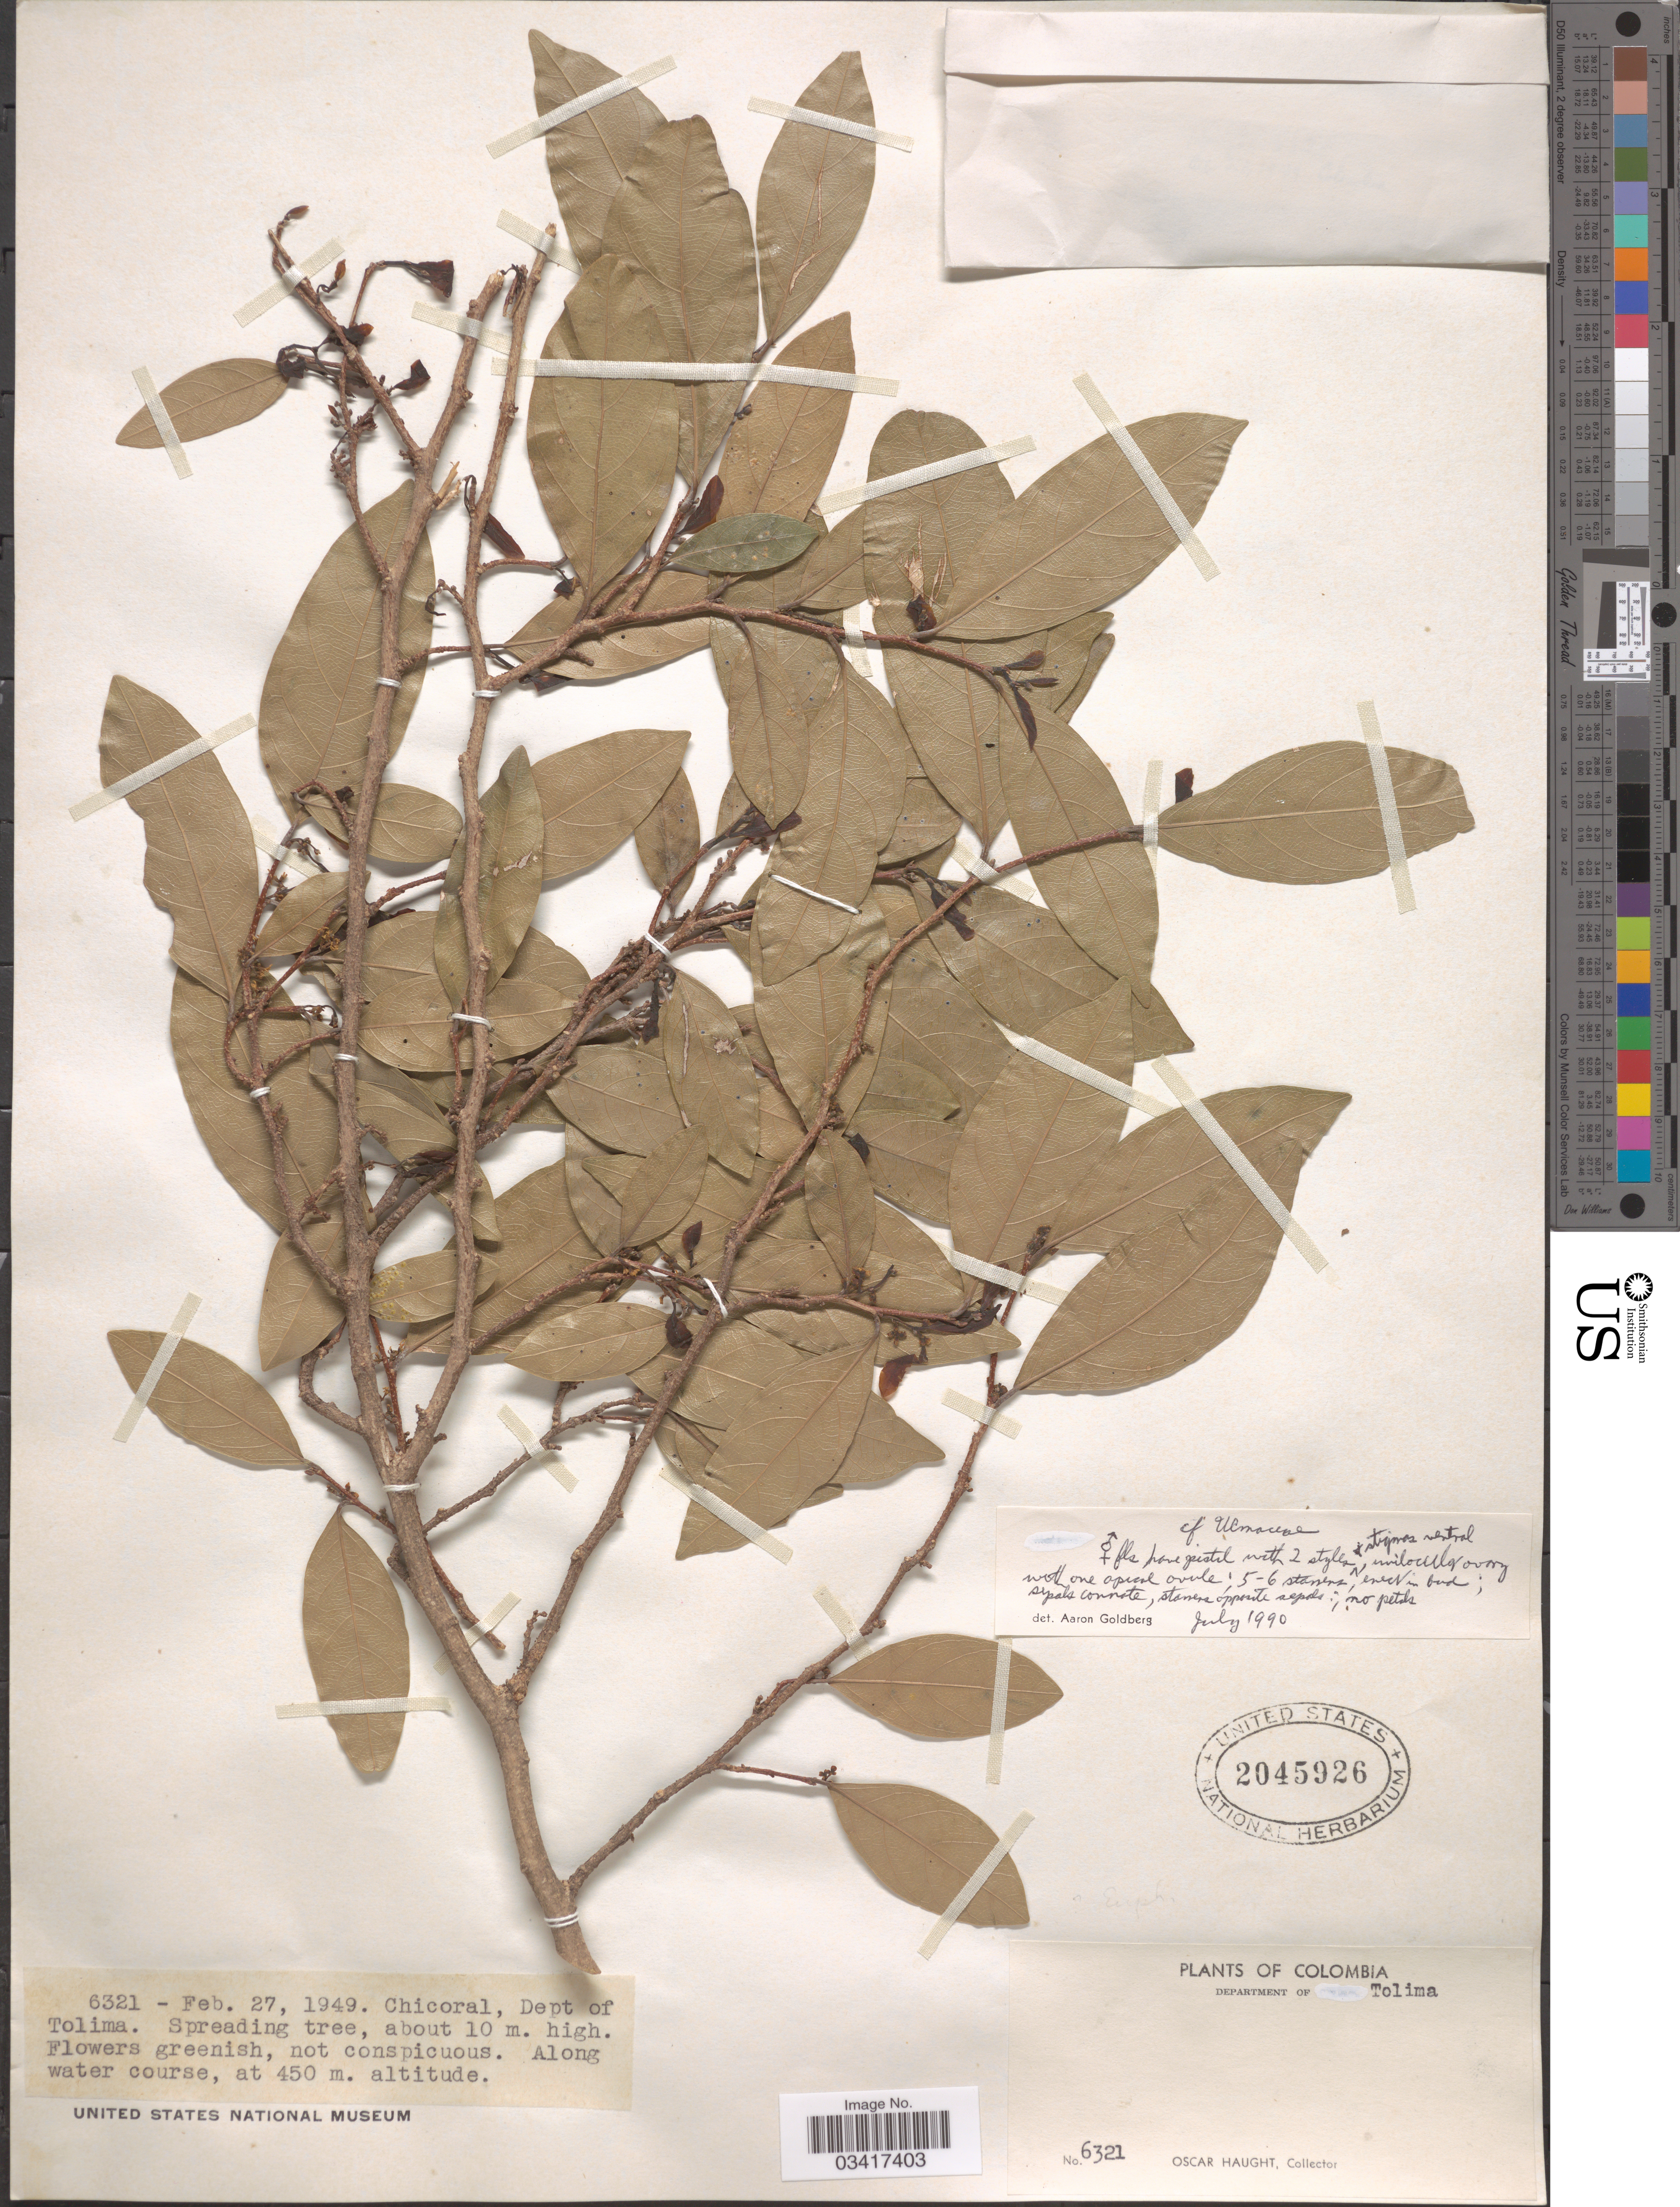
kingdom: Plantae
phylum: Tracheophyta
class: Magnoliopsida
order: Rosales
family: Ulmaceae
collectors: O. Haught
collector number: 6321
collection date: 1949-02-27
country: Colombia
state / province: Tolima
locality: Chicoral, Dept of Tolima.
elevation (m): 450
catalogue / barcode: US 2045926